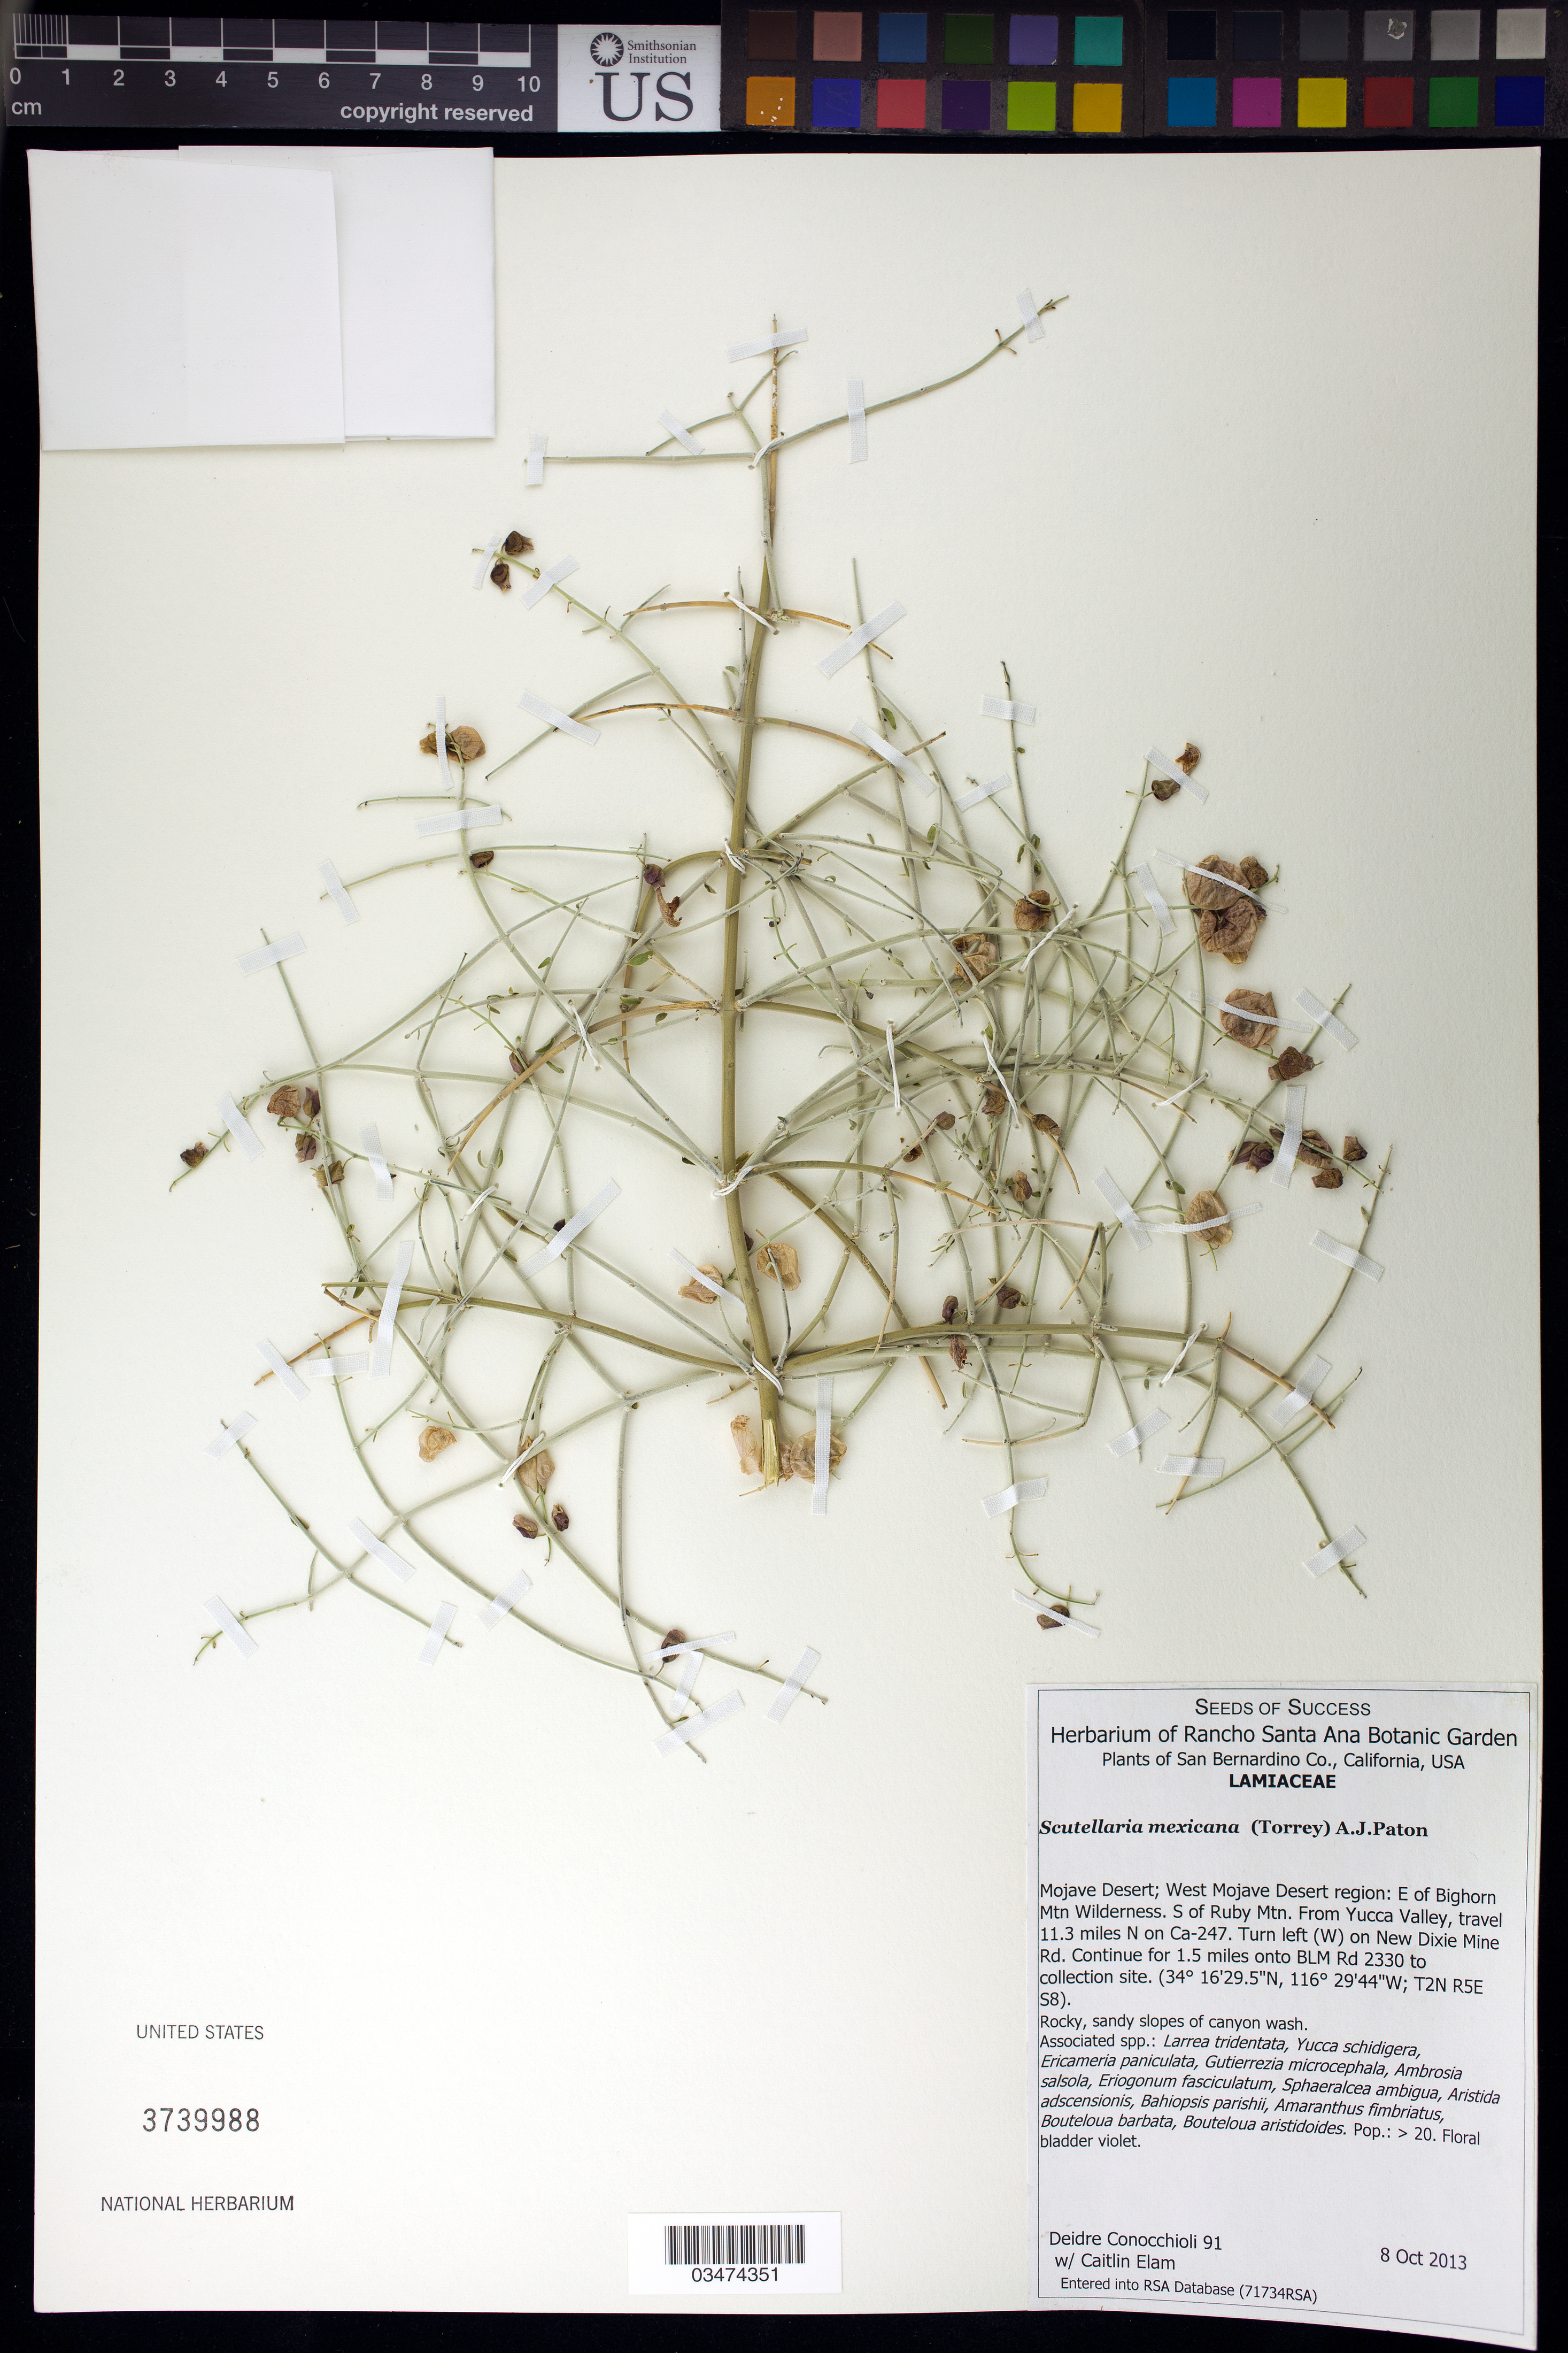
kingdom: Plantae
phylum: Tracheophyta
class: Magnoliopsida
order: Lamiales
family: Lamiaceae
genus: Scutellaria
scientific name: Scutellaria mexicana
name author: (Torr.) A.J. Paton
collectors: D. Conocchioli & C. Elam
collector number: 91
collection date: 2013-10-08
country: United States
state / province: California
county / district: San Bernardino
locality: Mojave Desert, west region, E of Bighorn Mtn Wilderness. S of Ruby Mtn. 11.3 mi. N on CA-247, turn left (W) on New Dixie Mine Rd. for 1.5 mi. onto BLM Rd 2330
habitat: Rocky, sandy slopes of canyon wash.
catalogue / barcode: US 3739988